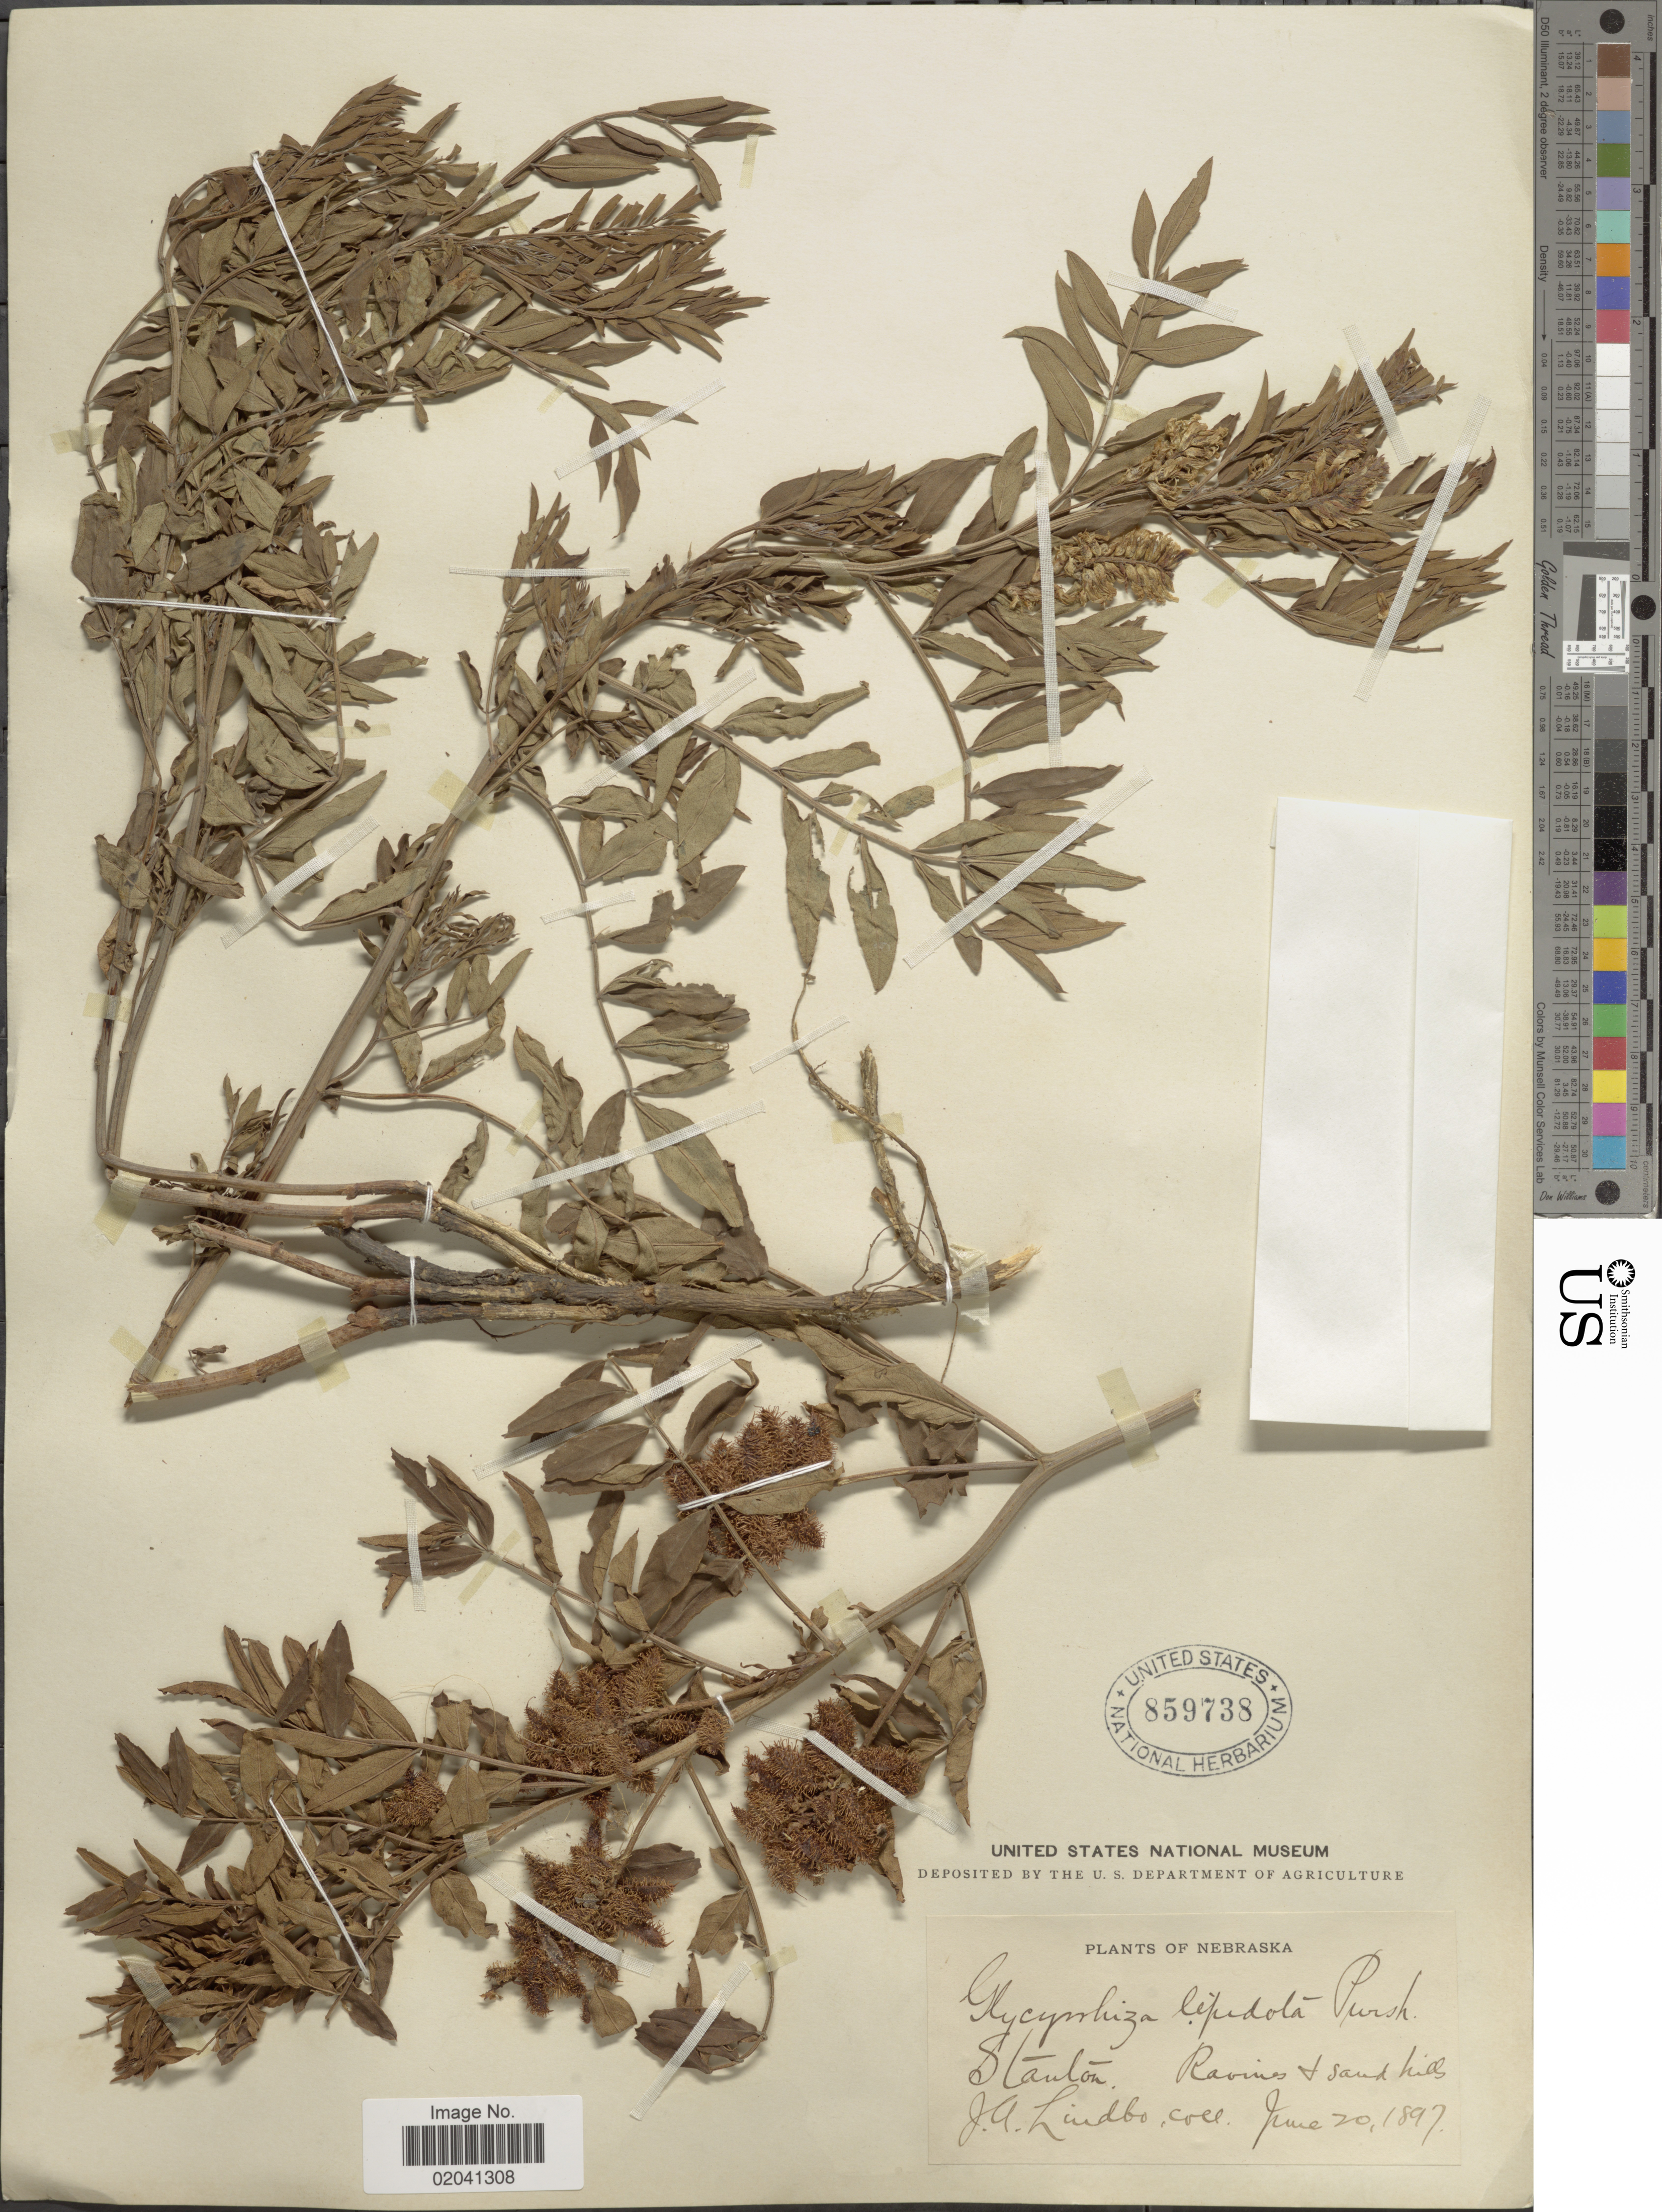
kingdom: Plantae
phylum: Tracheophyta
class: Magnoliopsida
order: Fabales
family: Fabaceae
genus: Glycyrrhiza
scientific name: Glycyrrhiza lepidota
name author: Pursh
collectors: J. Lindbo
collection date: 1897-06-20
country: United States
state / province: Nebraska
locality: Stanton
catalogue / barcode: US 859738